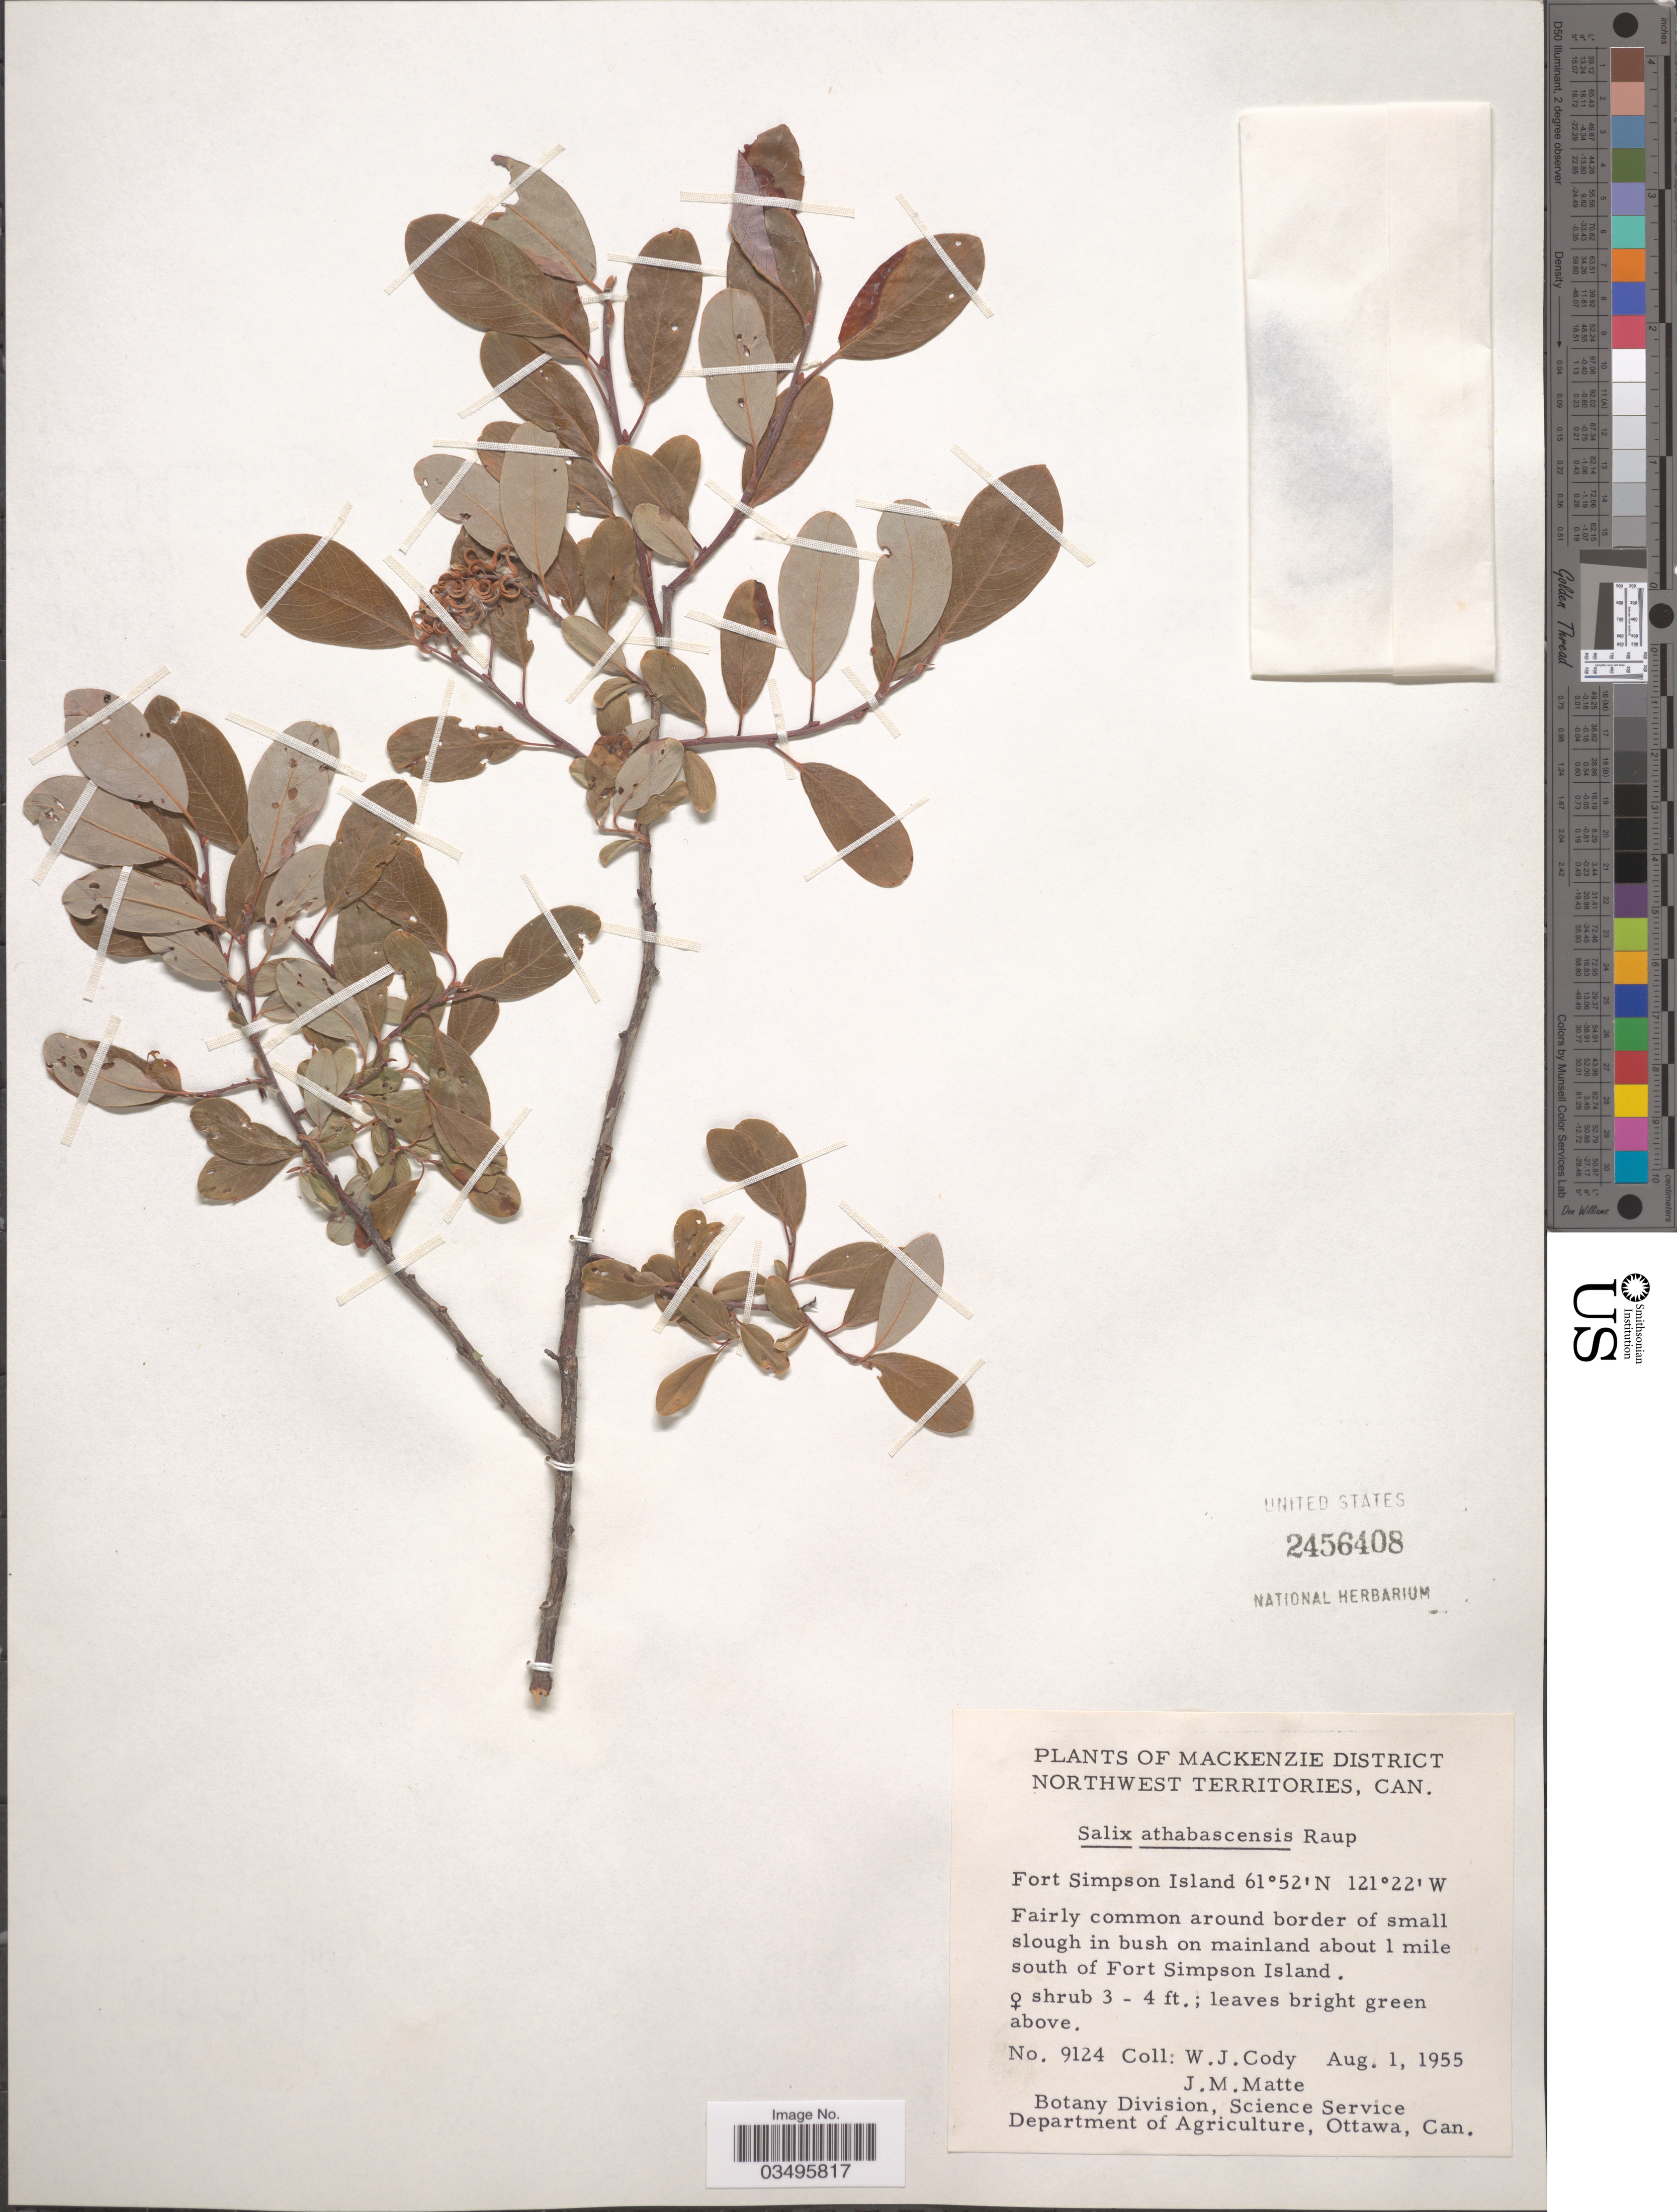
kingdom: Plantae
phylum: Tracheophyta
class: Magnoliopsida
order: Malpighiales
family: Salicaceae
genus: Salix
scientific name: Salix athabascensis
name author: Raup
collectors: W. Cody & J. Matte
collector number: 9124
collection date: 1955-08-01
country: Canada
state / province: Northwest Territories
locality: Mackenzie District. Fort Simpson Island. On mainland about 1 mile south of Fort Simpson Island.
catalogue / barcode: US 2456408